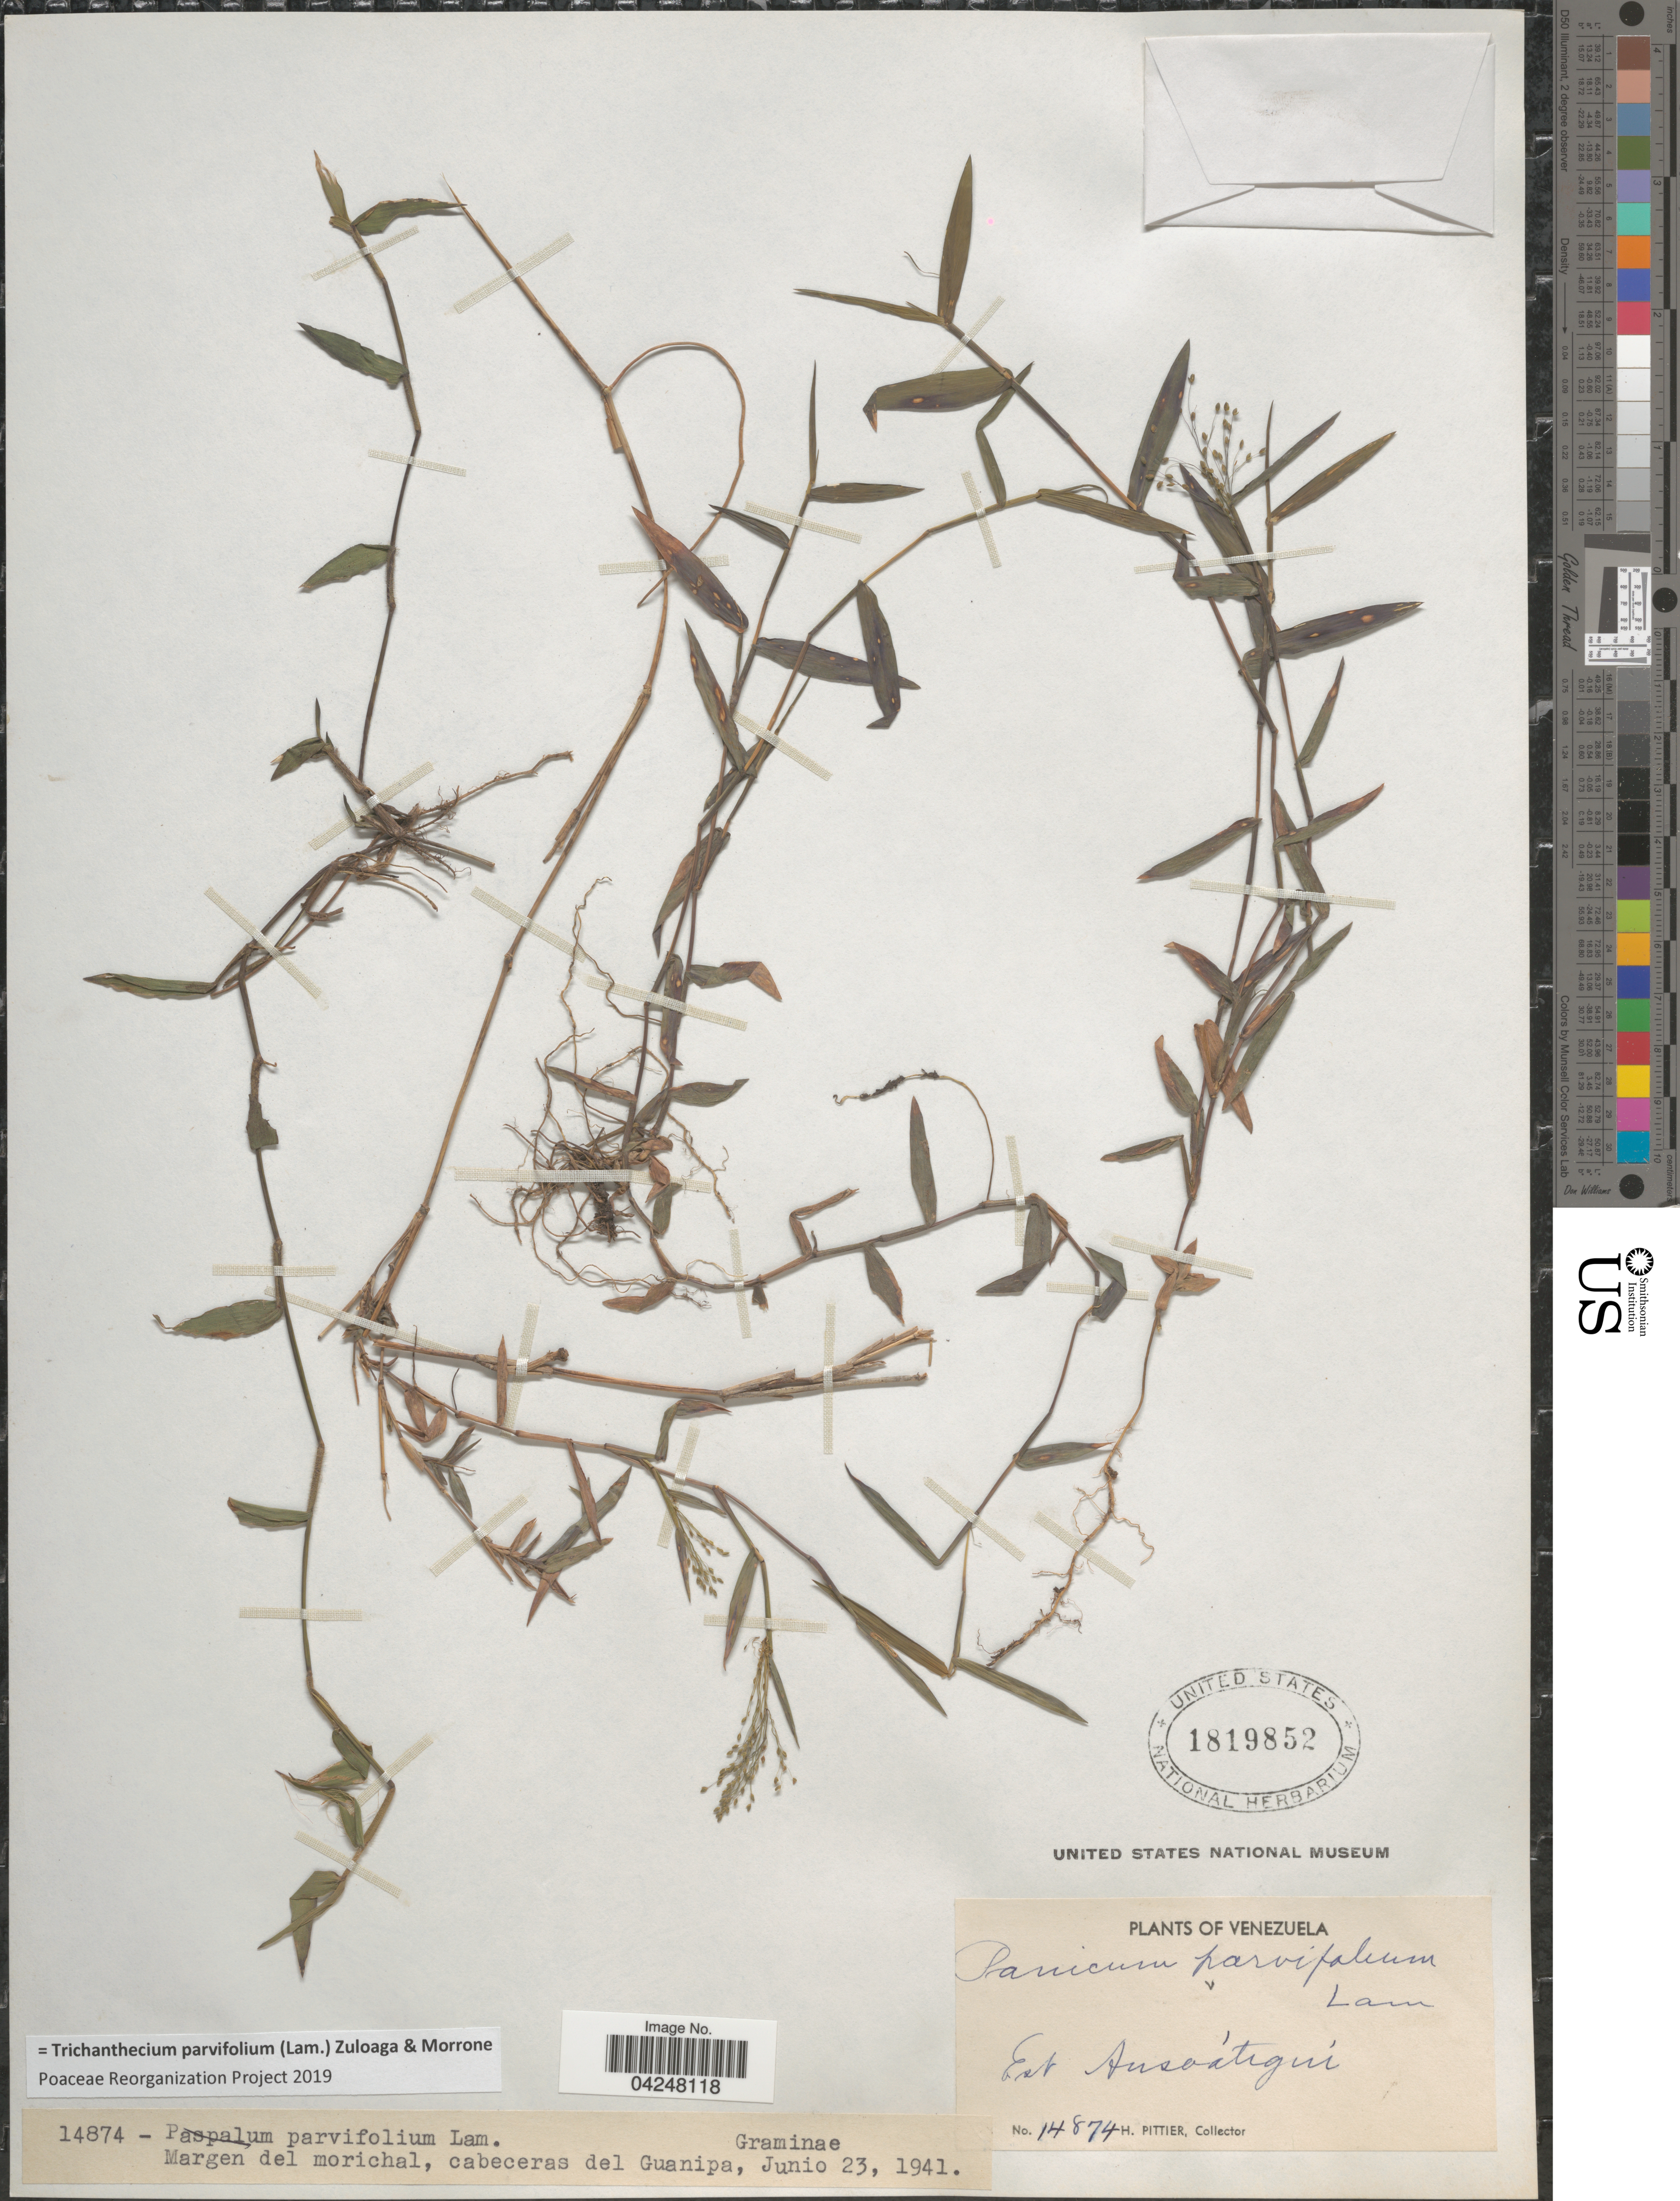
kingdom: Plantae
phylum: Tracheophyta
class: Liliopsida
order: Poales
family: Poaceae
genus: Trichanthecium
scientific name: Trichanthecium parvifolium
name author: (Lam.) Zuloaga & Morrone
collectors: H. F. Pittier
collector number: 14874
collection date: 1941-06-23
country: Venezuela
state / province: Anzoategui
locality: Est Ansoategui. Margen del morichal, cabeceras del Guanipa.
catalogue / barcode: US 1819852